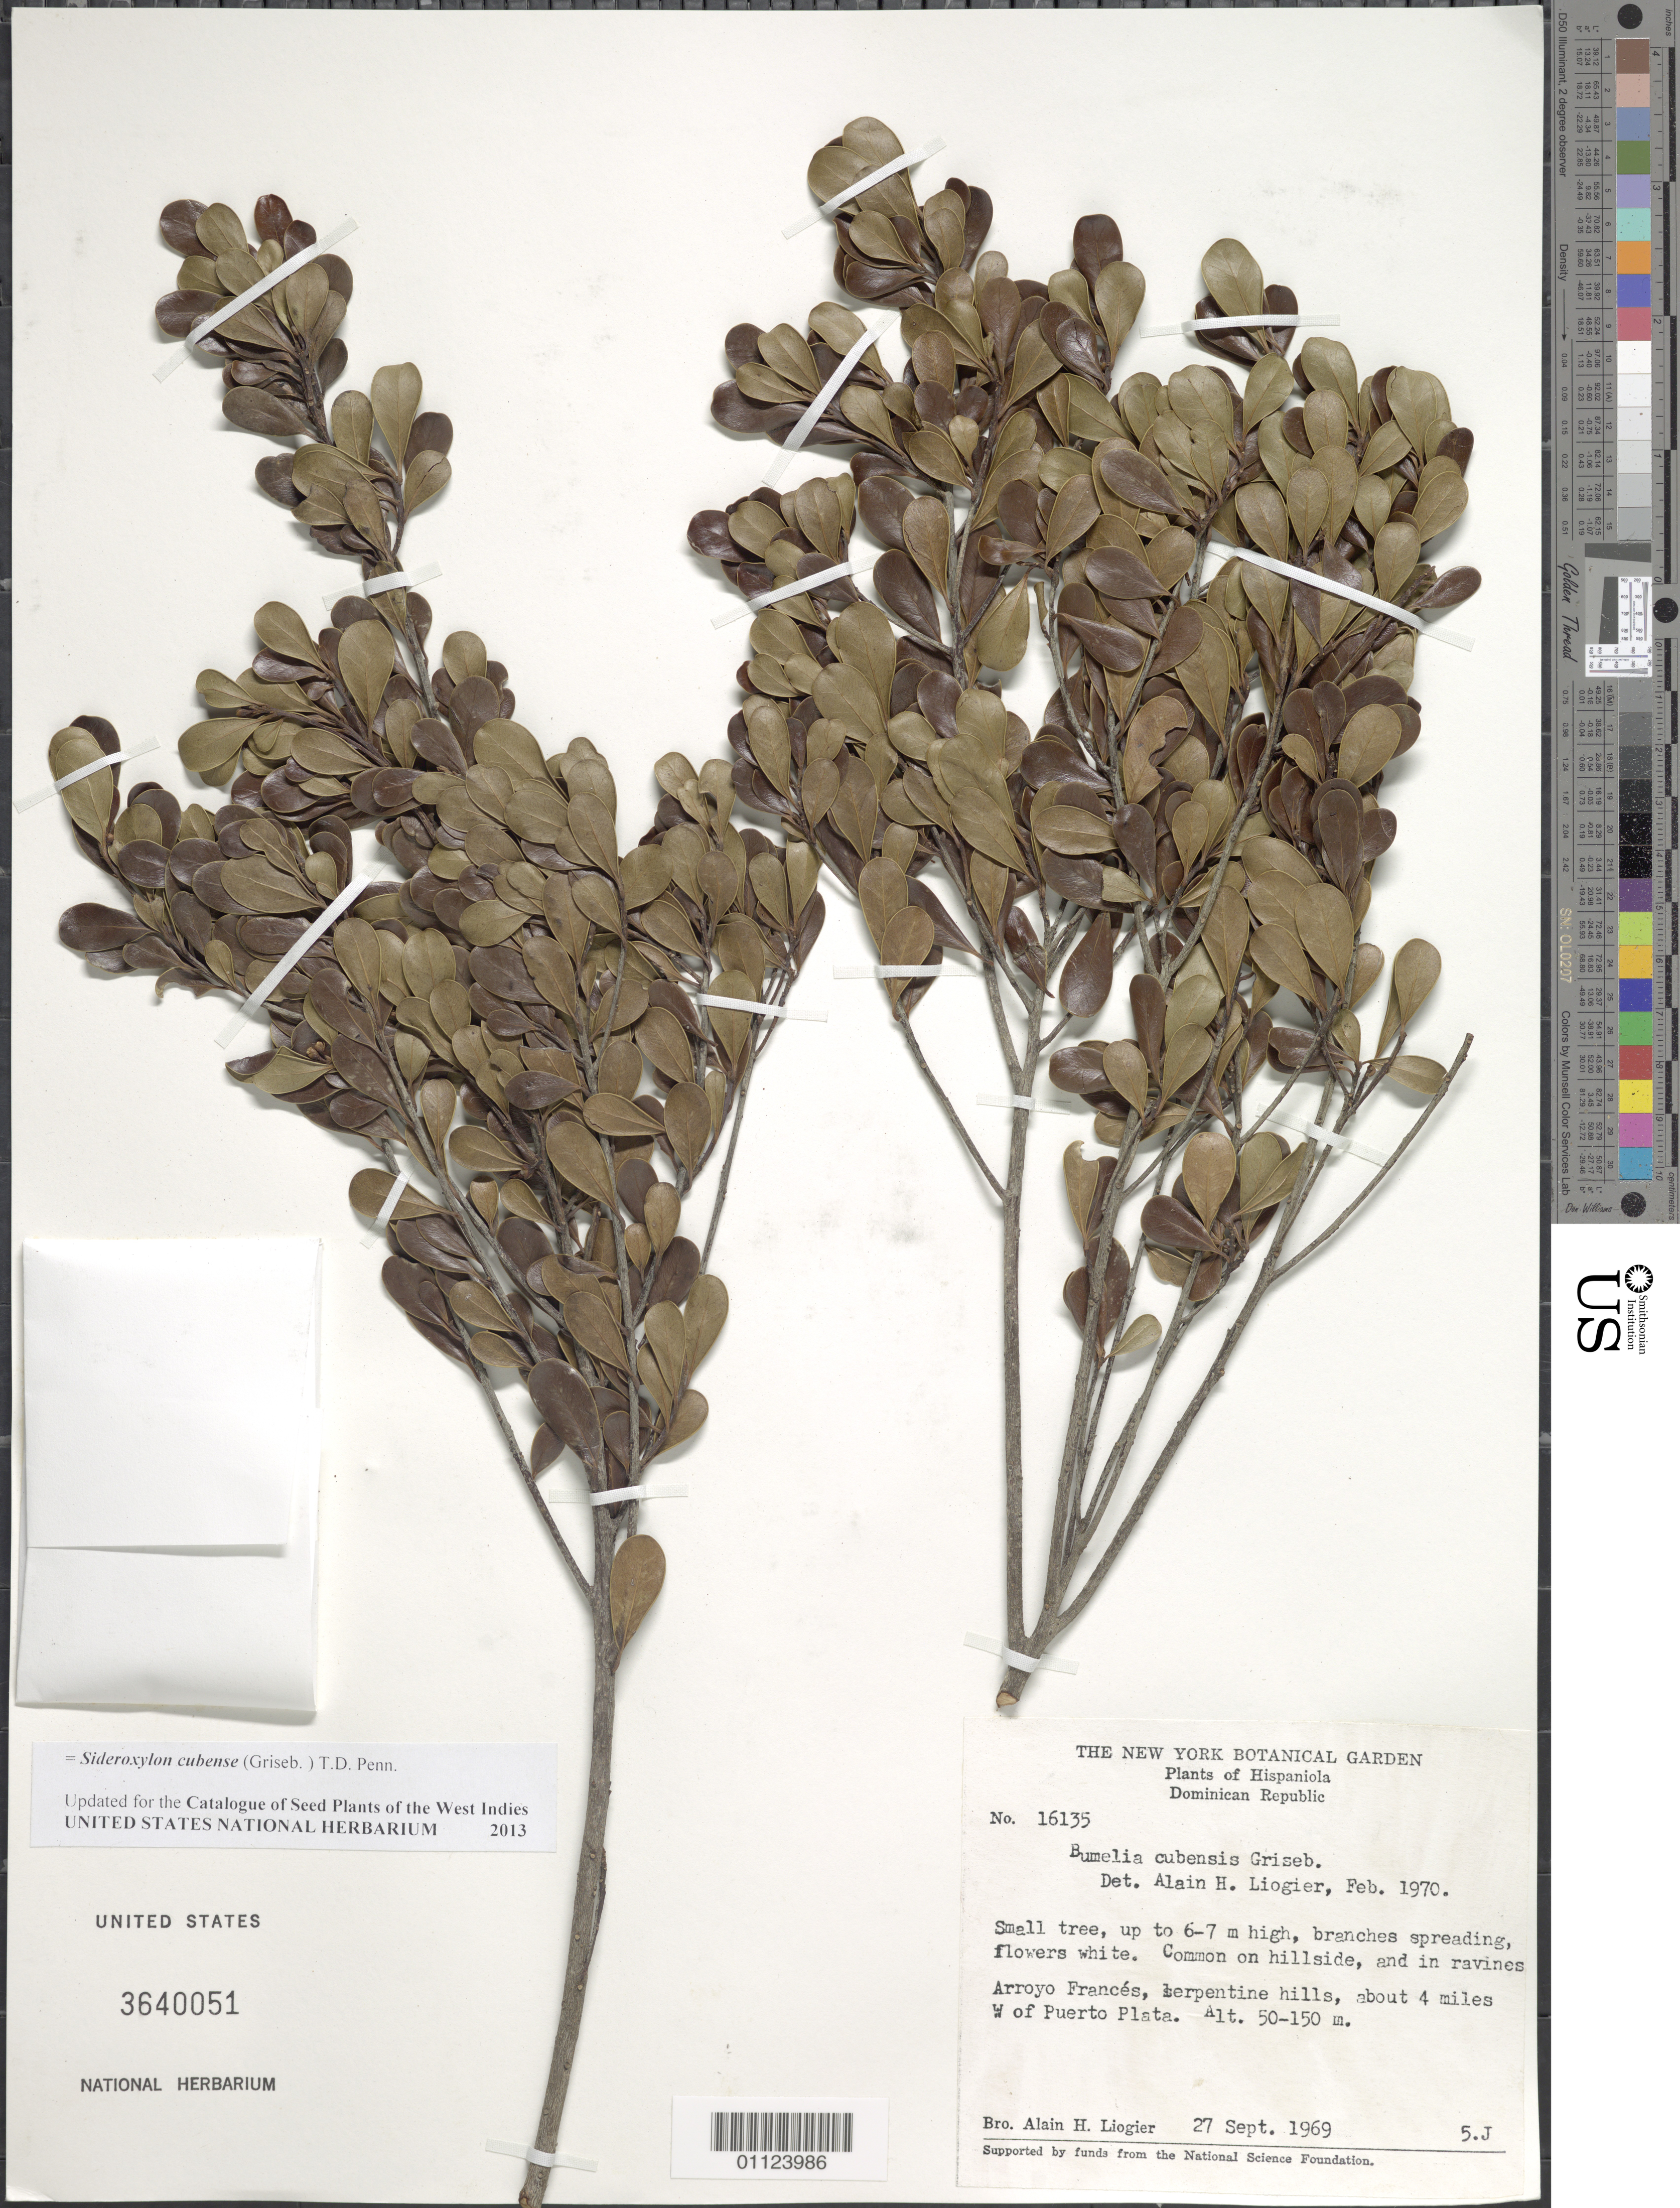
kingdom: Plantae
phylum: Tracheophyta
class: Magnoliopsida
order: Ericales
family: Sapotaceae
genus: Sideroxylon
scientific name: Sideroxylon cubense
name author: (Griseb.) T.D. Penn.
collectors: A. H. Liogier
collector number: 16135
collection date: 1969-09-27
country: Dominican Republic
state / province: Puerto Plata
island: Hispaniola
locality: Arroyo Francés, about 4 miles W of Puerto Plata.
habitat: On hillside and in ravine. Common.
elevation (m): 50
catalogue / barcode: US 3640051